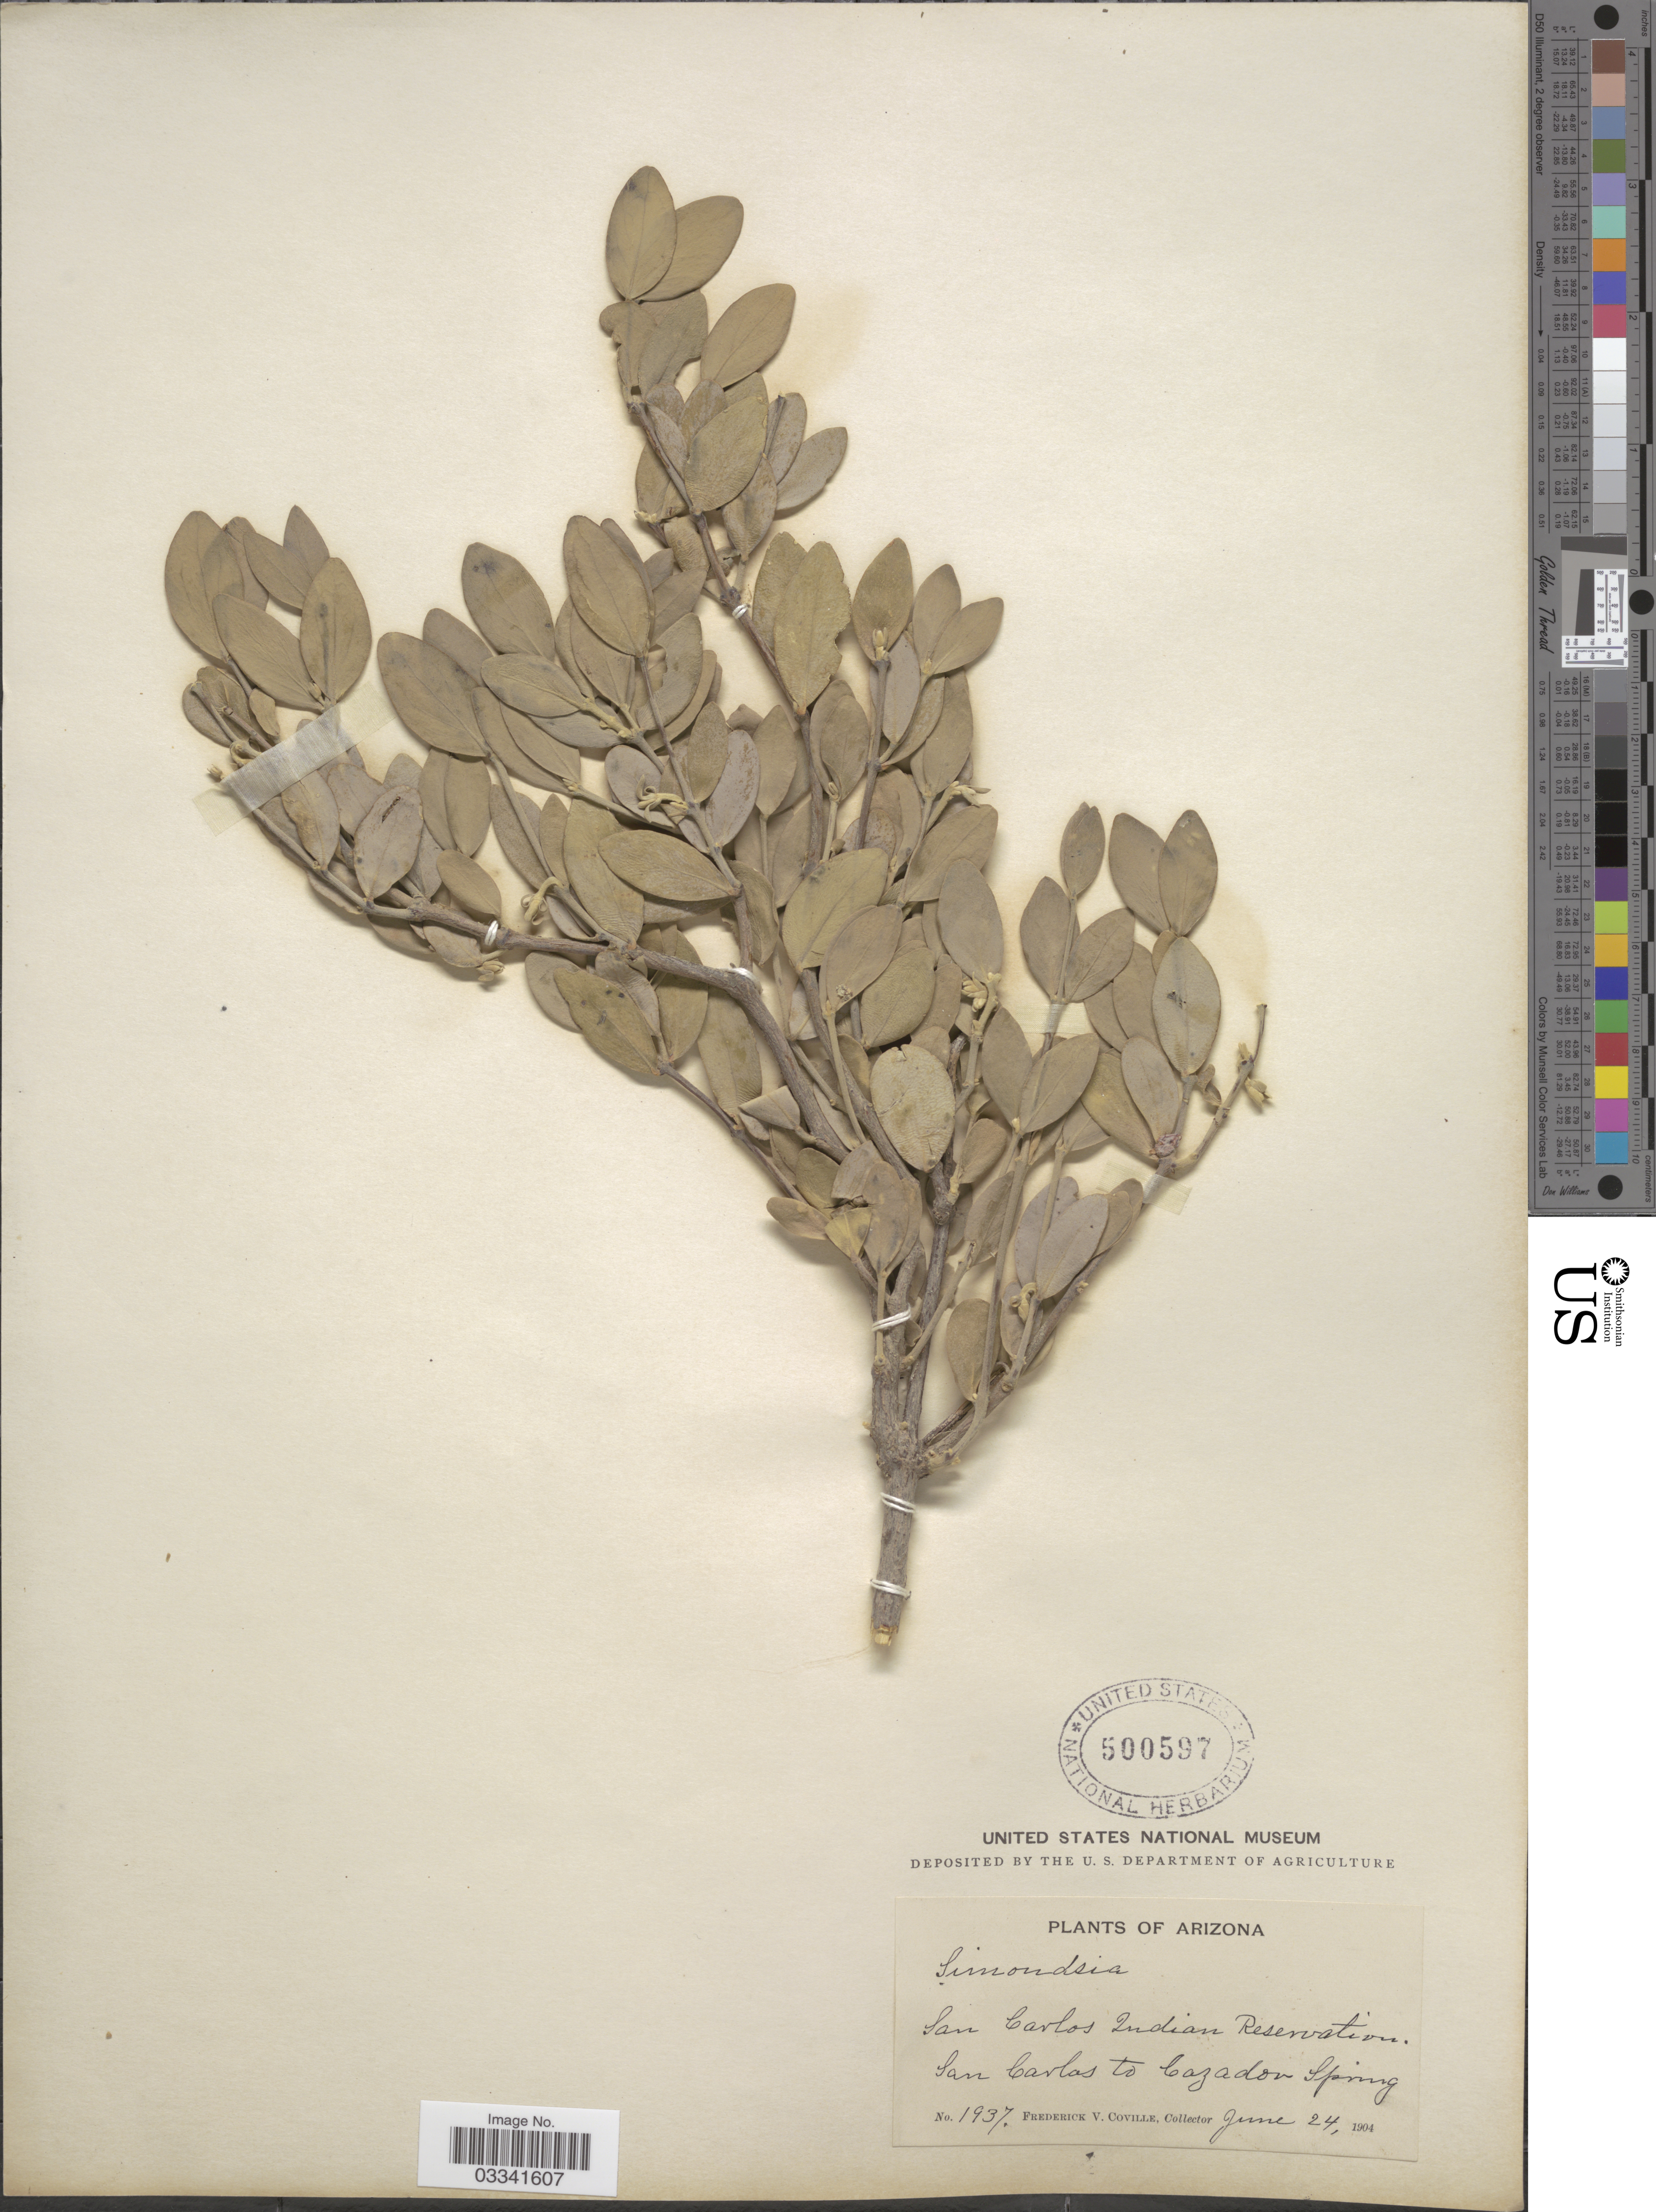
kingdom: Plantae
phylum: Tracheophyta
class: Magnoliopsida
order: Caryophyllales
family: Simmondsiaceae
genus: Simmondsia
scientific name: Simmondsia chinensis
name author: (Link) C.K. Schneid.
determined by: Strong, Mark T., (BOT), Smithsonian Institution - National Museum of Natural History (UNITED STATES)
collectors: F. V. Coville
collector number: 1937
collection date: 1904-06-24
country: United States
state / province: Arizona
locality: San Carlos Indian Reservation. San Carlos to Cazador Spring.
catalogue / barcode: US 500597